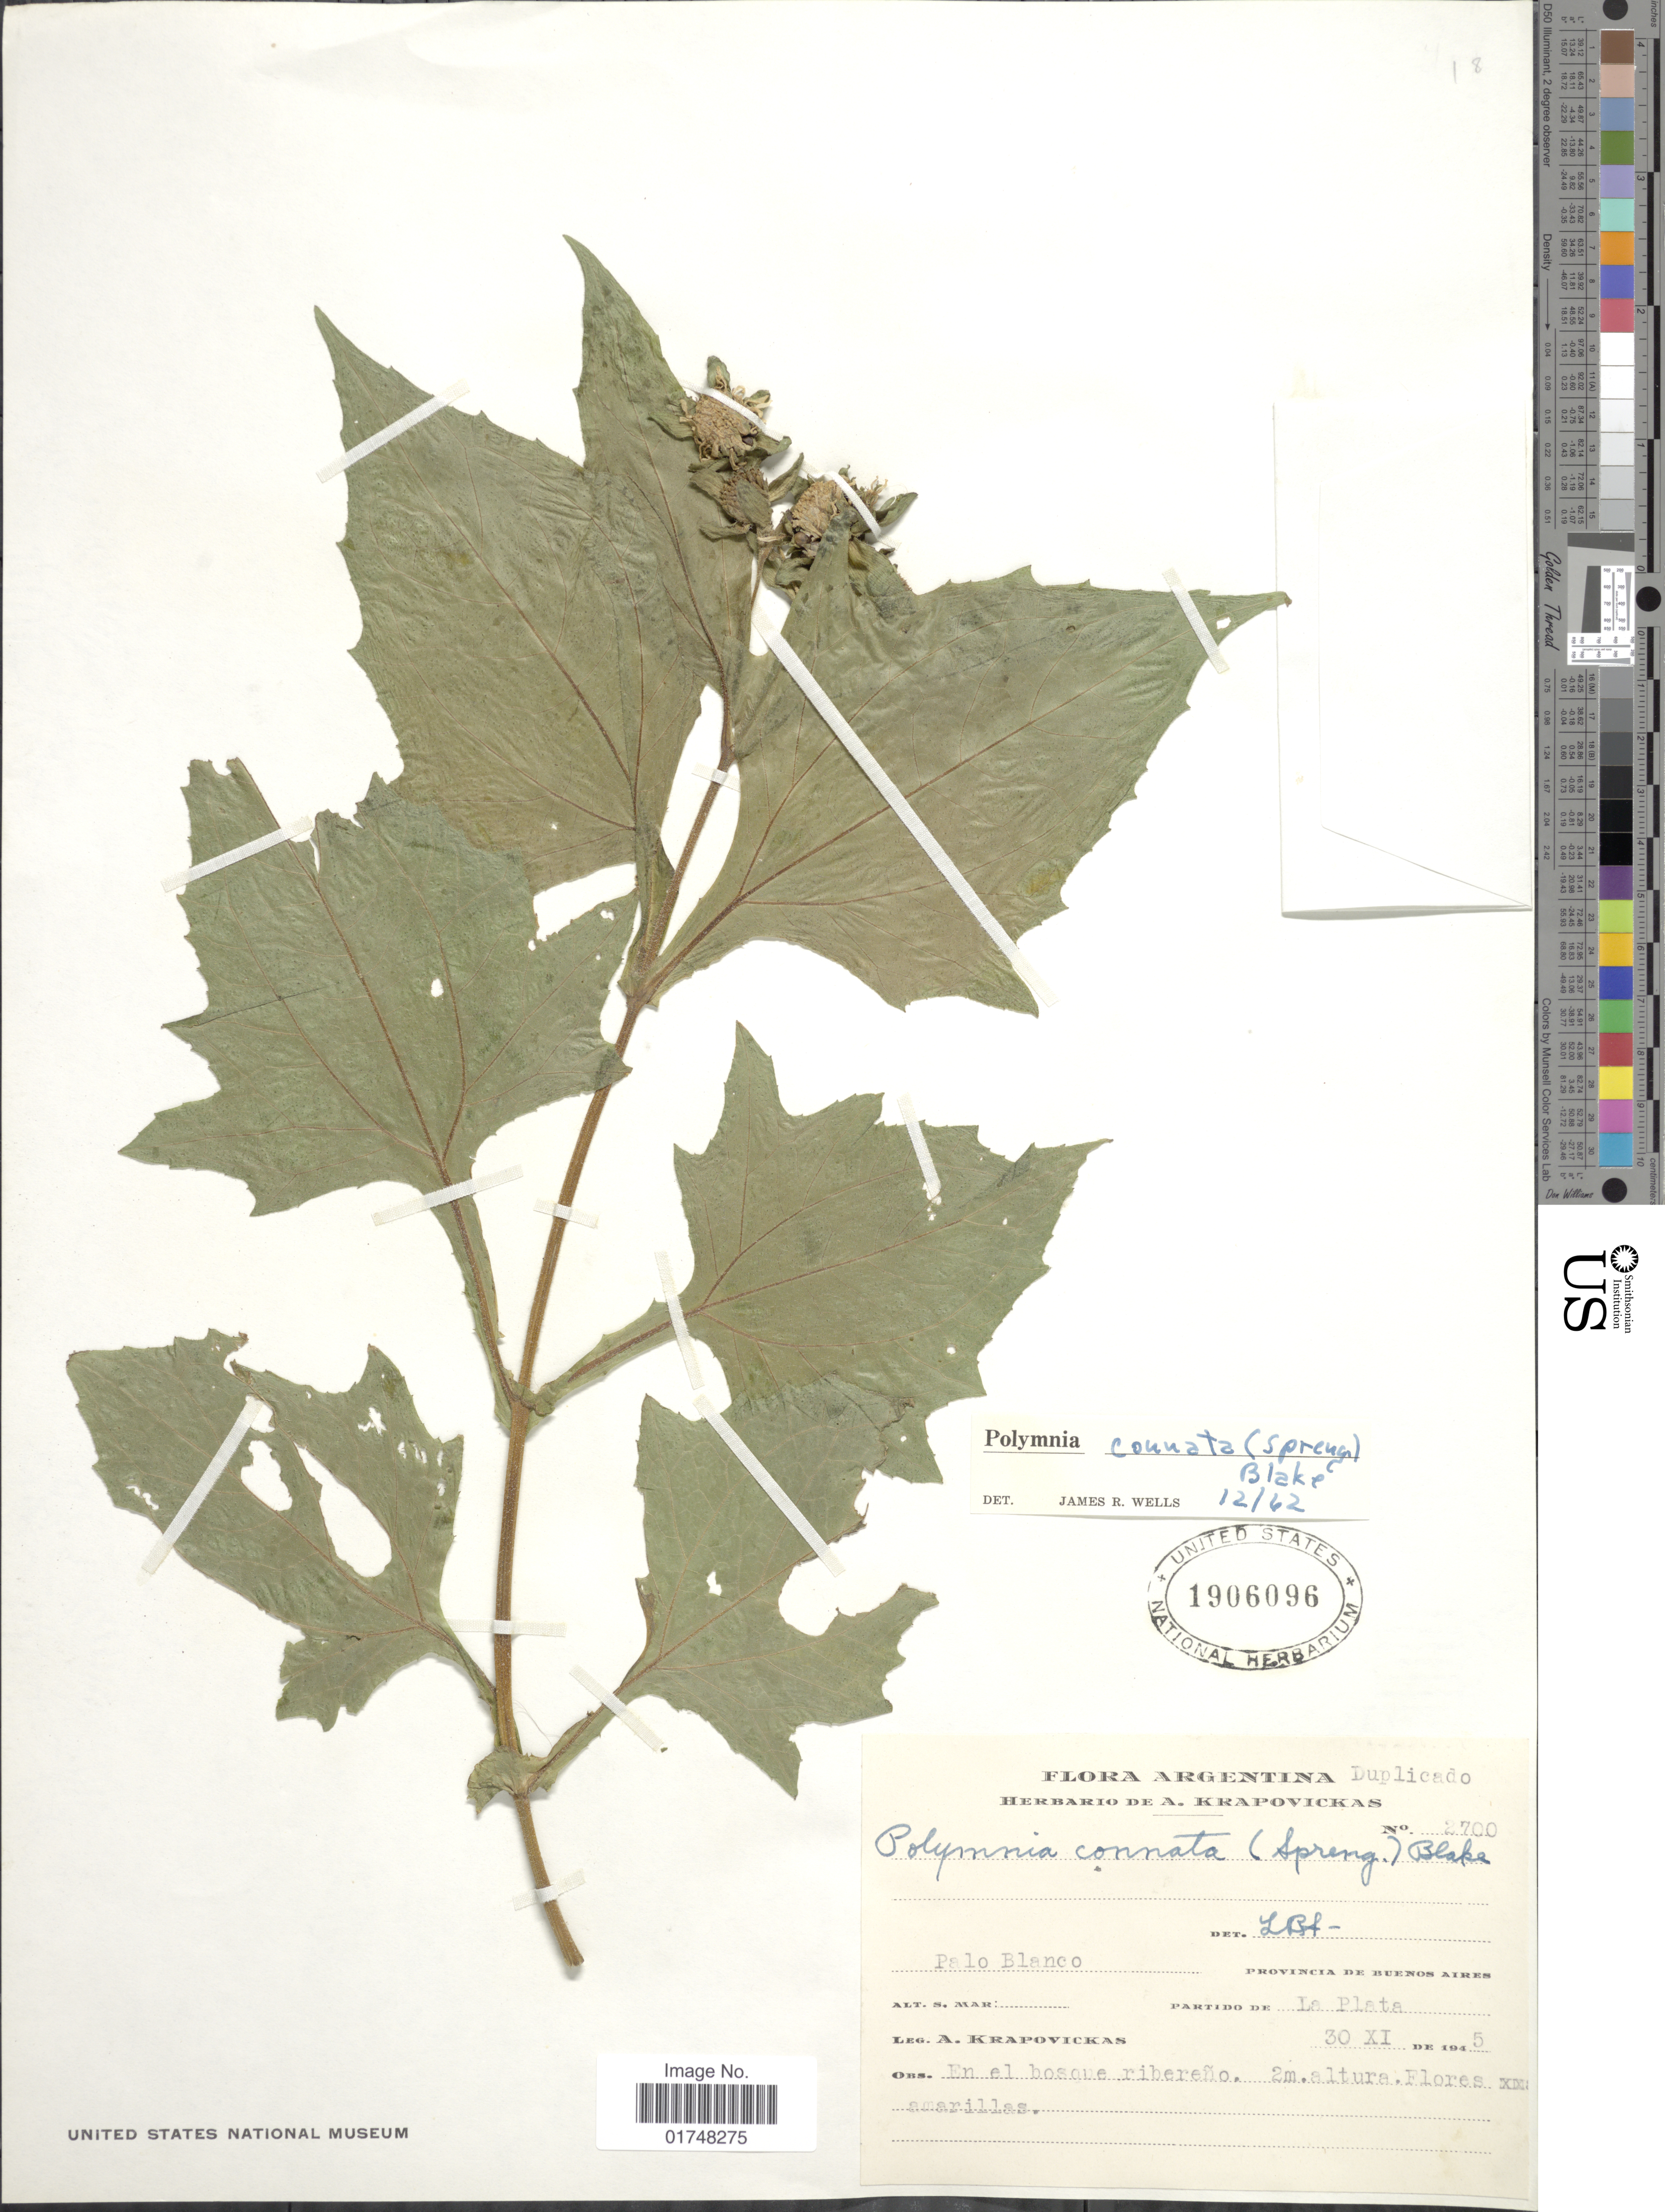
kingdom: Plantae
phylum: Tracheophyta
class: Magnoliopsida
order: Asterales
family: Asteraceae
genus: Smallanthus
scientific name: Smallanthus connatus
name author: (Spreng.) H. Rob.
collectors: A. Krapovickas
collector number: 270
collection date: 1945-11-30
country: Argentina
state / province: Buenos Aires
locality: Palo Blanco, Partido de La Plata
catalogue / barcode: US 1906096